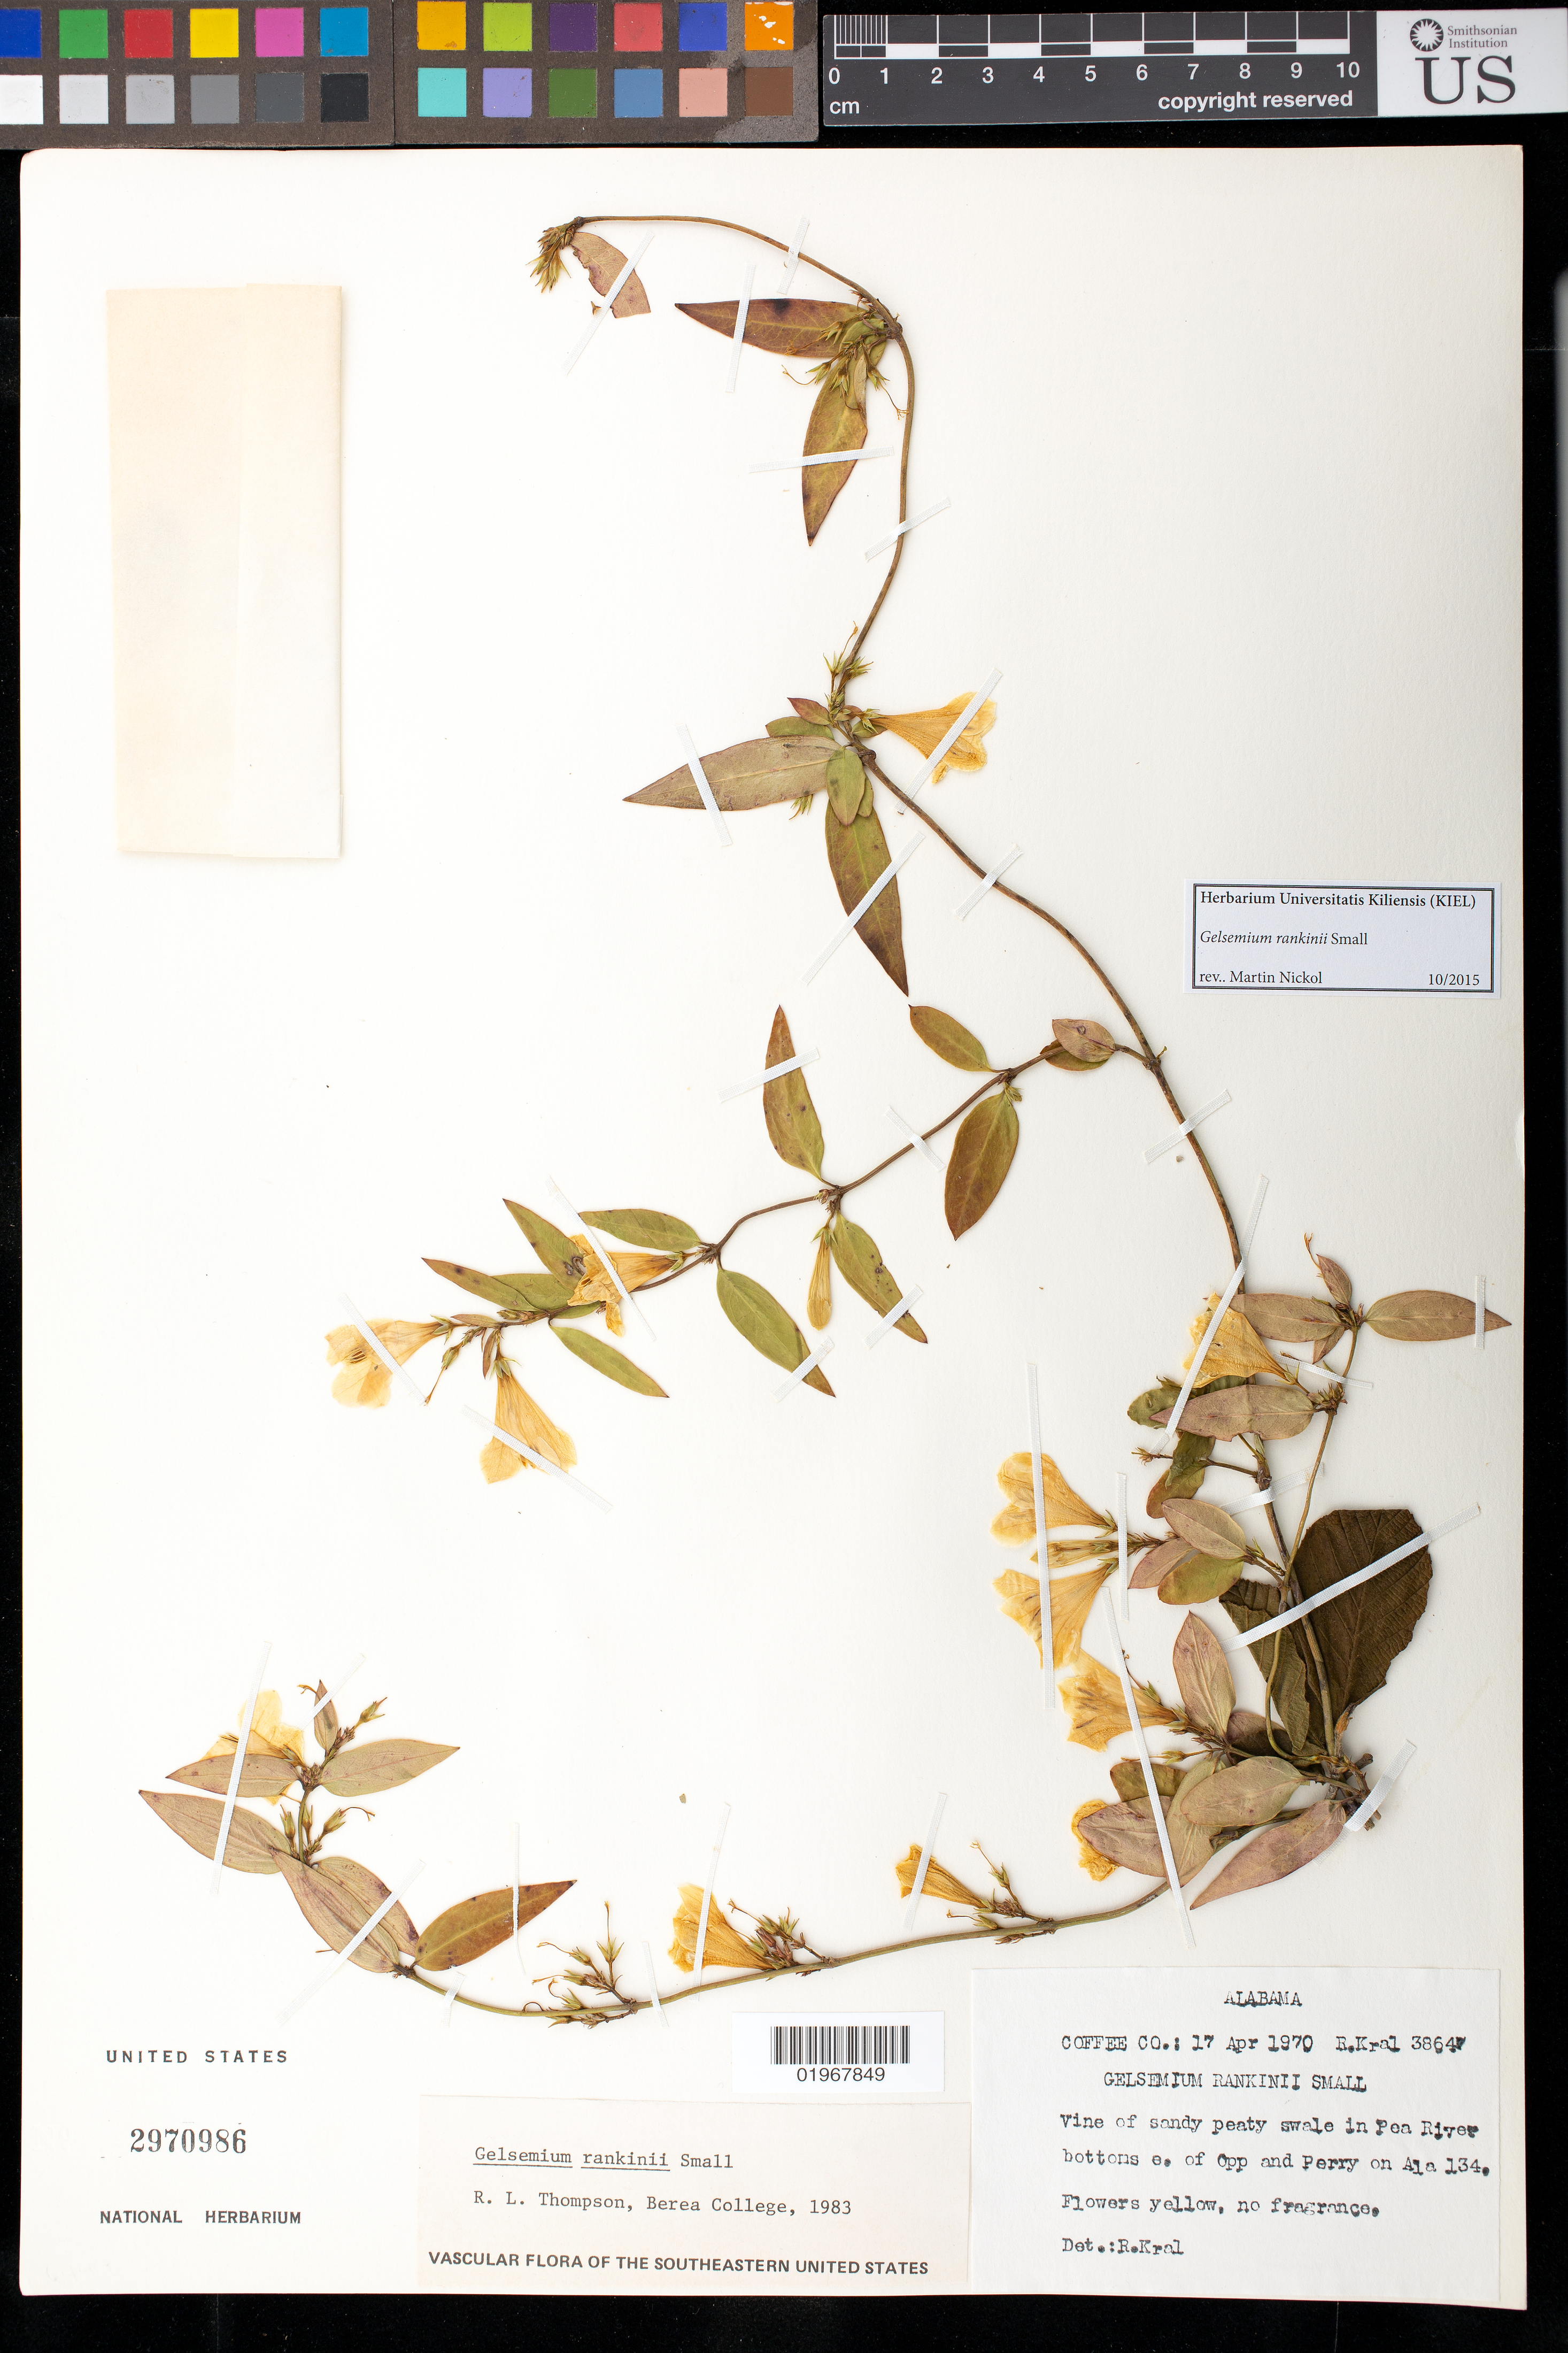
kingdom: Plantae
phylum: Tracheophyta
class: Magnoliopsida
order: Gentianales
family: Gelsemiaceae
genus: Gelsemium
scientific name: Gelsemium rankinii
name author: Small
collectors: R. Kral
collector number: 38647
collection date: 1970-04-17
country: United States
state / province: Alabama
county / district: Coffee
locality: In Pea River bottoms e. of Opp and Perry on Ala 134.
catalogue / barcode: US 2970986